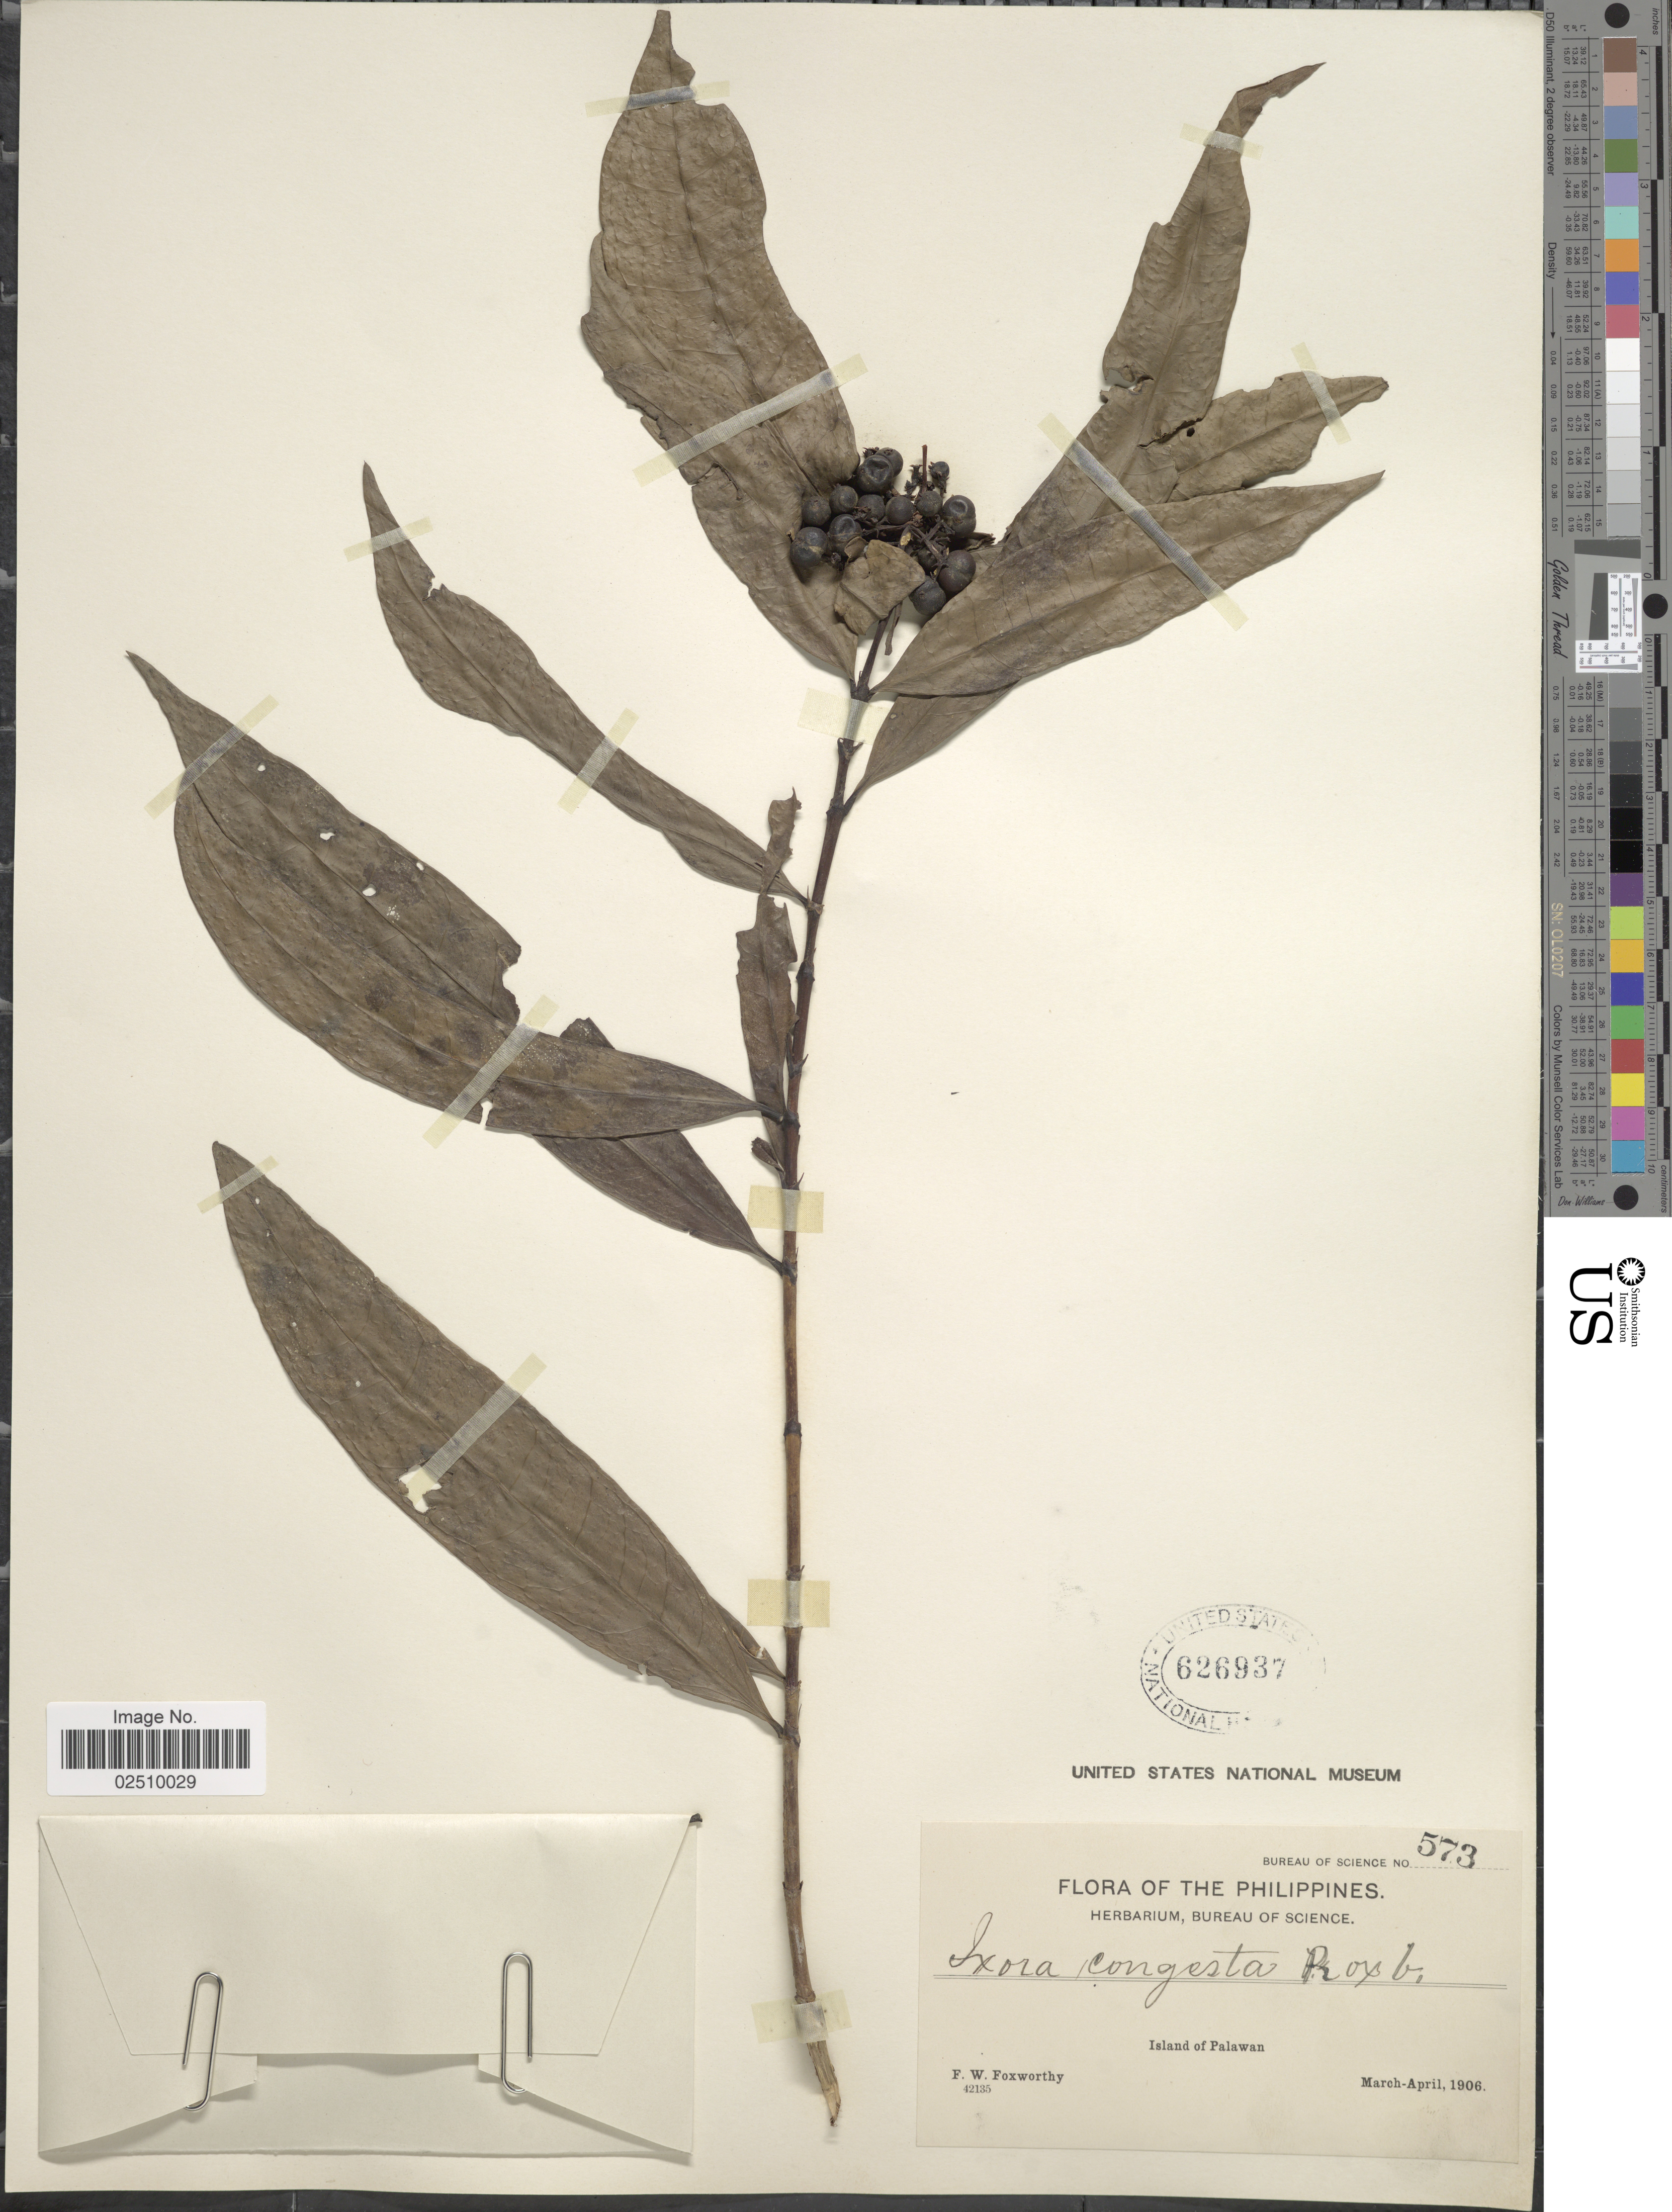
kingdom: Plantae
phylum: Tracheophyta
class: Magnoliopsida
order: Gentianales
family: Rubiaceae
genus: Ixora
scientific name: Ixora fulgens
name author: Bremek.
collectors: F. W. Foxworthy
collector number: Bureau of Science 573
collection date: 1906-03/1906-04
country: Philippines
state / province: Mimaropa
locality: Island of Palawan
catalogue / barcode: US 626937